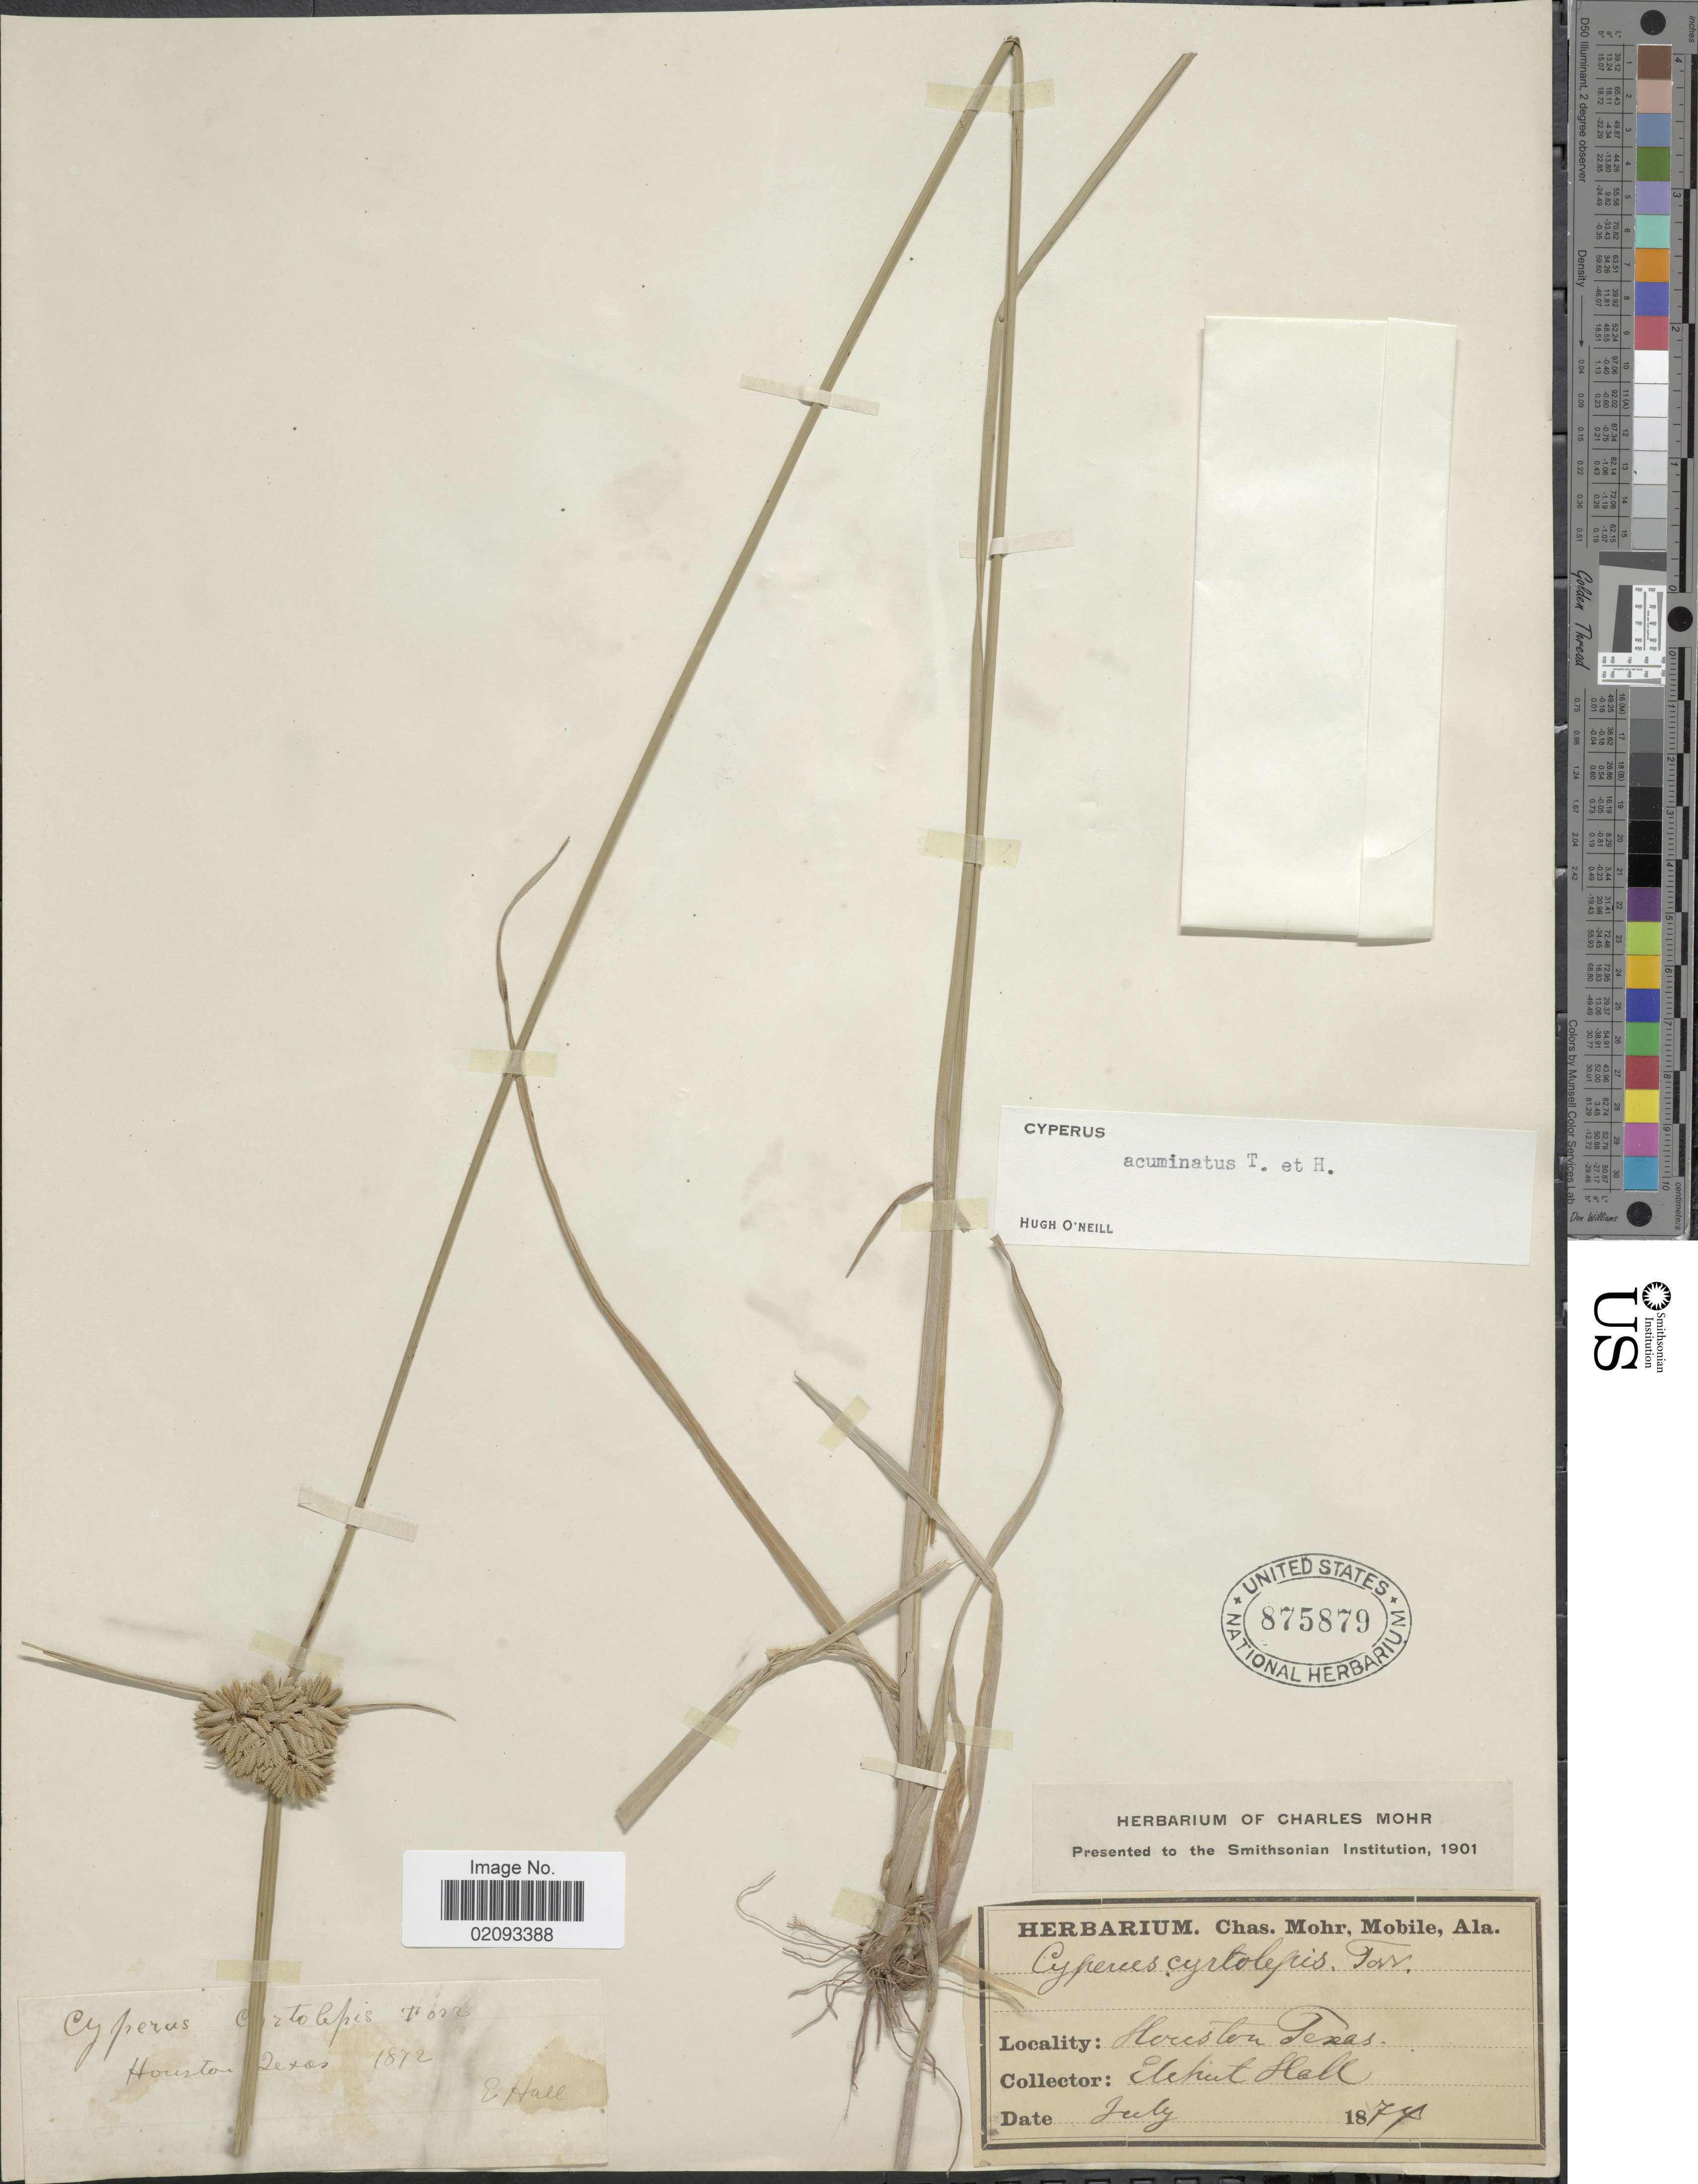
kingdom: Plantae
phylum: Tracheophyta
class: Liliopsida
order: Poales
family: Cyperaceae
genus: Cyperus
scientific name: Cyperus acuminatus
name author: Torr. & Hook.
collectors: E. Hall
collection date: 1877-07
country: United States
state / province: Texas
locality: Houston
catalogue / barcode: US 875879